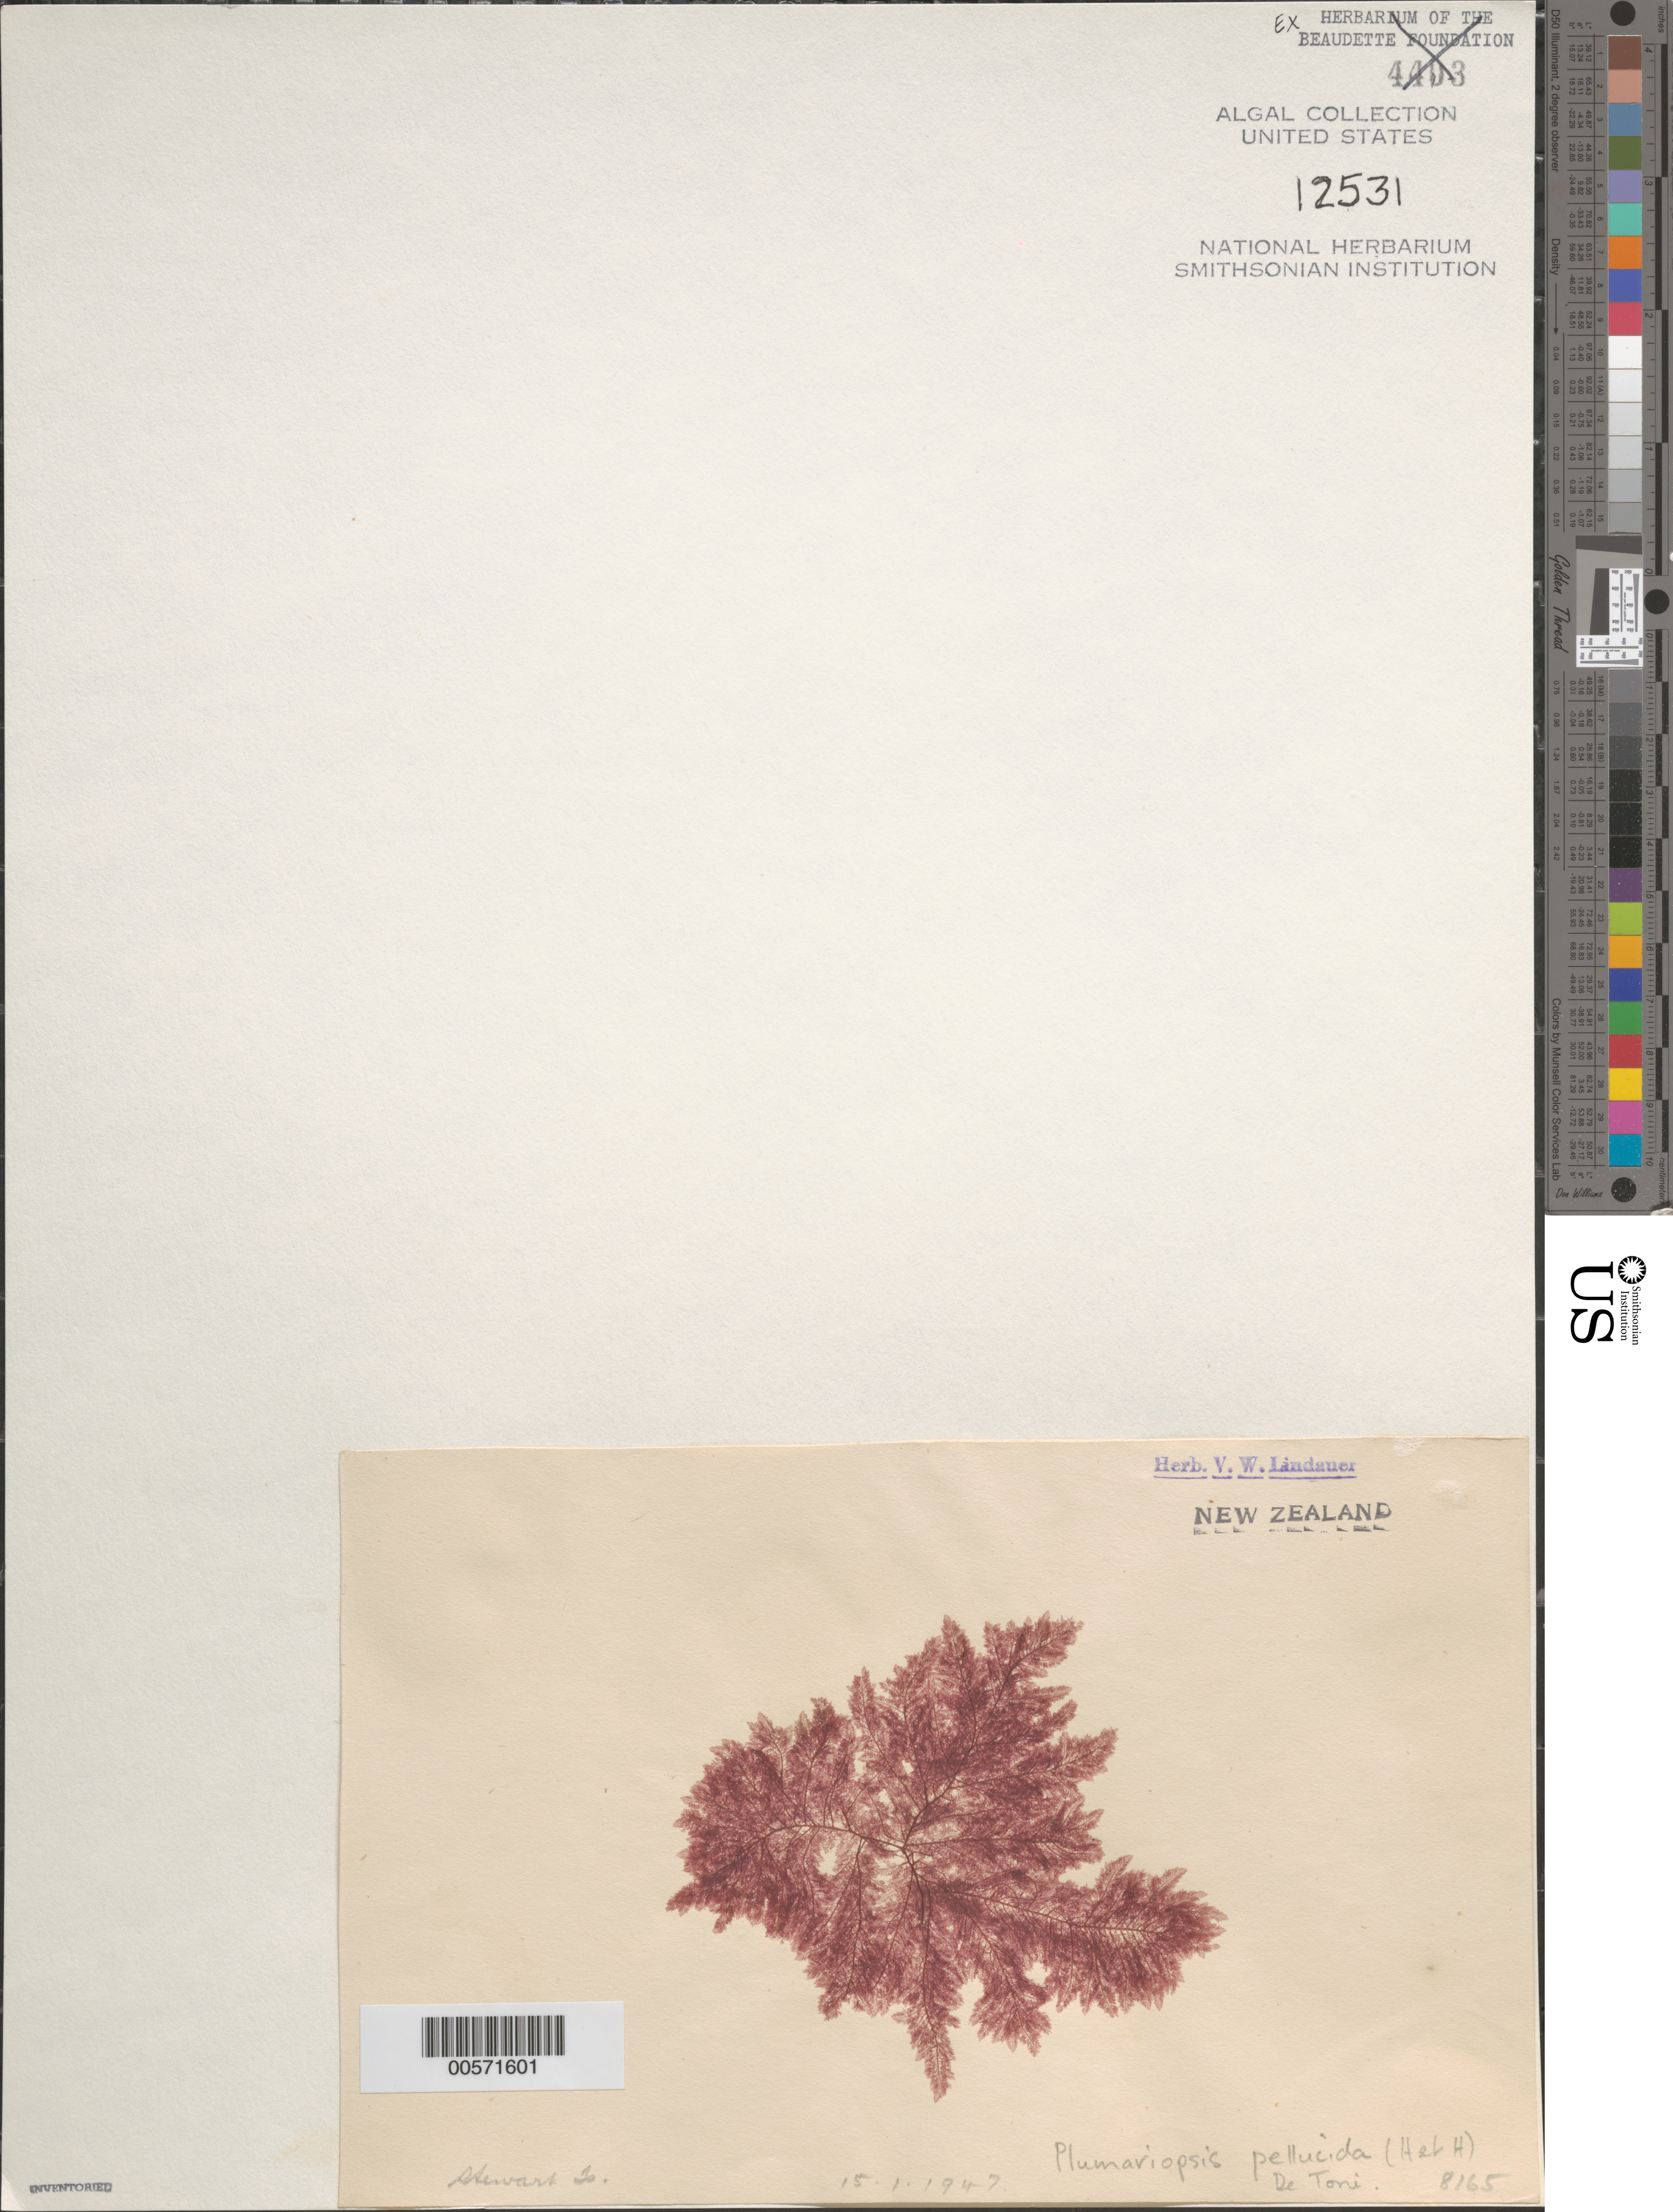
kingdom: Plantae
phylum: Rhodophyta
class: Florideophyceae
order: Ceramiales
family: Wrangeliaceae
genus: Dasyptilon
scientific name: Dasyptilon pellucidum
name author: (Harvey) G.Feldmann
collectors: V. Lindauer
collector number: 8165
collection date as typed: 15 Jan 1947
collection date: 1947-01-15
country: New Zealand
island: Stewart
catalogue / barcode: US 12531